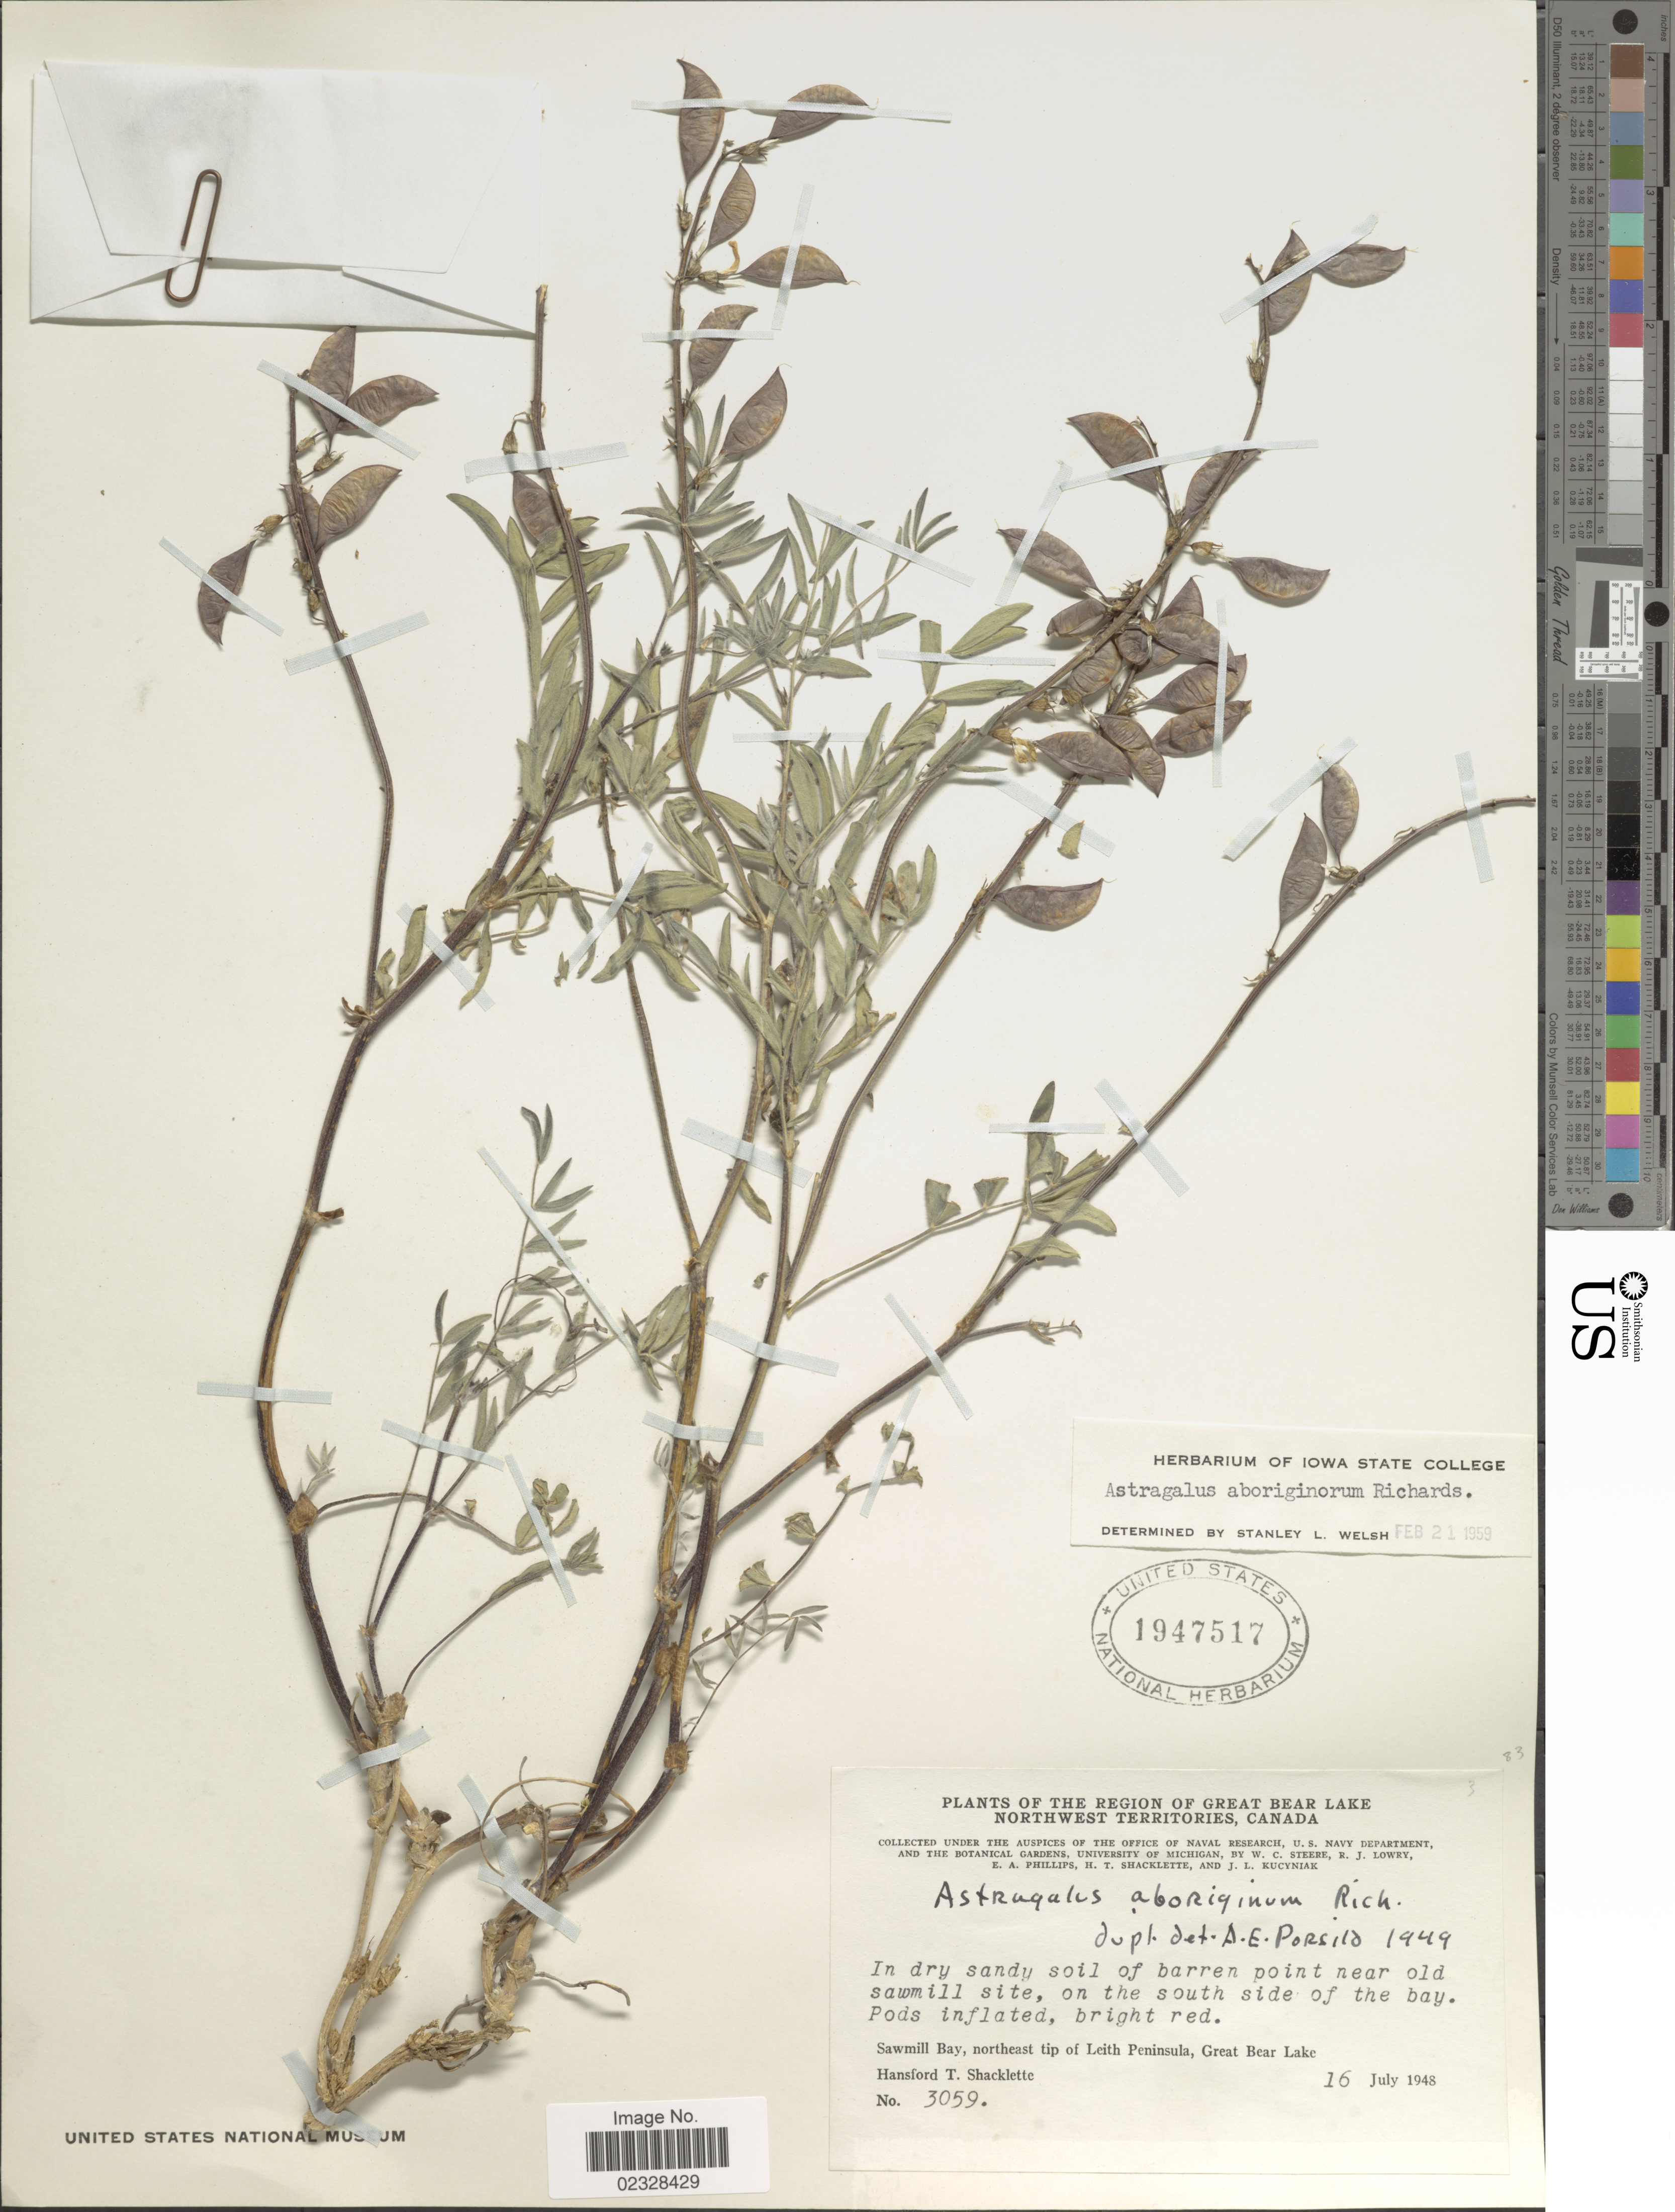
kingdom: Plantae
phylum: Tracheophyta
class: Magnoliopsida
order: Fabales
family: Fabaceae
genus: Astragalus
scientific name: Astragalus aboriginum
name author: Richardson ex Spreng.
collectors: H. Shacklette, W. C. Steere, R. Lowry, E. Phillips & J. Kucyniak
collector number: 3059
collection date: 1948-07-16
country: Canada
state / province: Northwest Territories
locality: The Region of Great Bear Lake, in dry sandy soil of barren point near old sawmill site, on the south side of the bay, Sawmill Bay, northeast tip of Leith Peninsula, Great Bear Lake.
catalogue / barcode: US 1947517